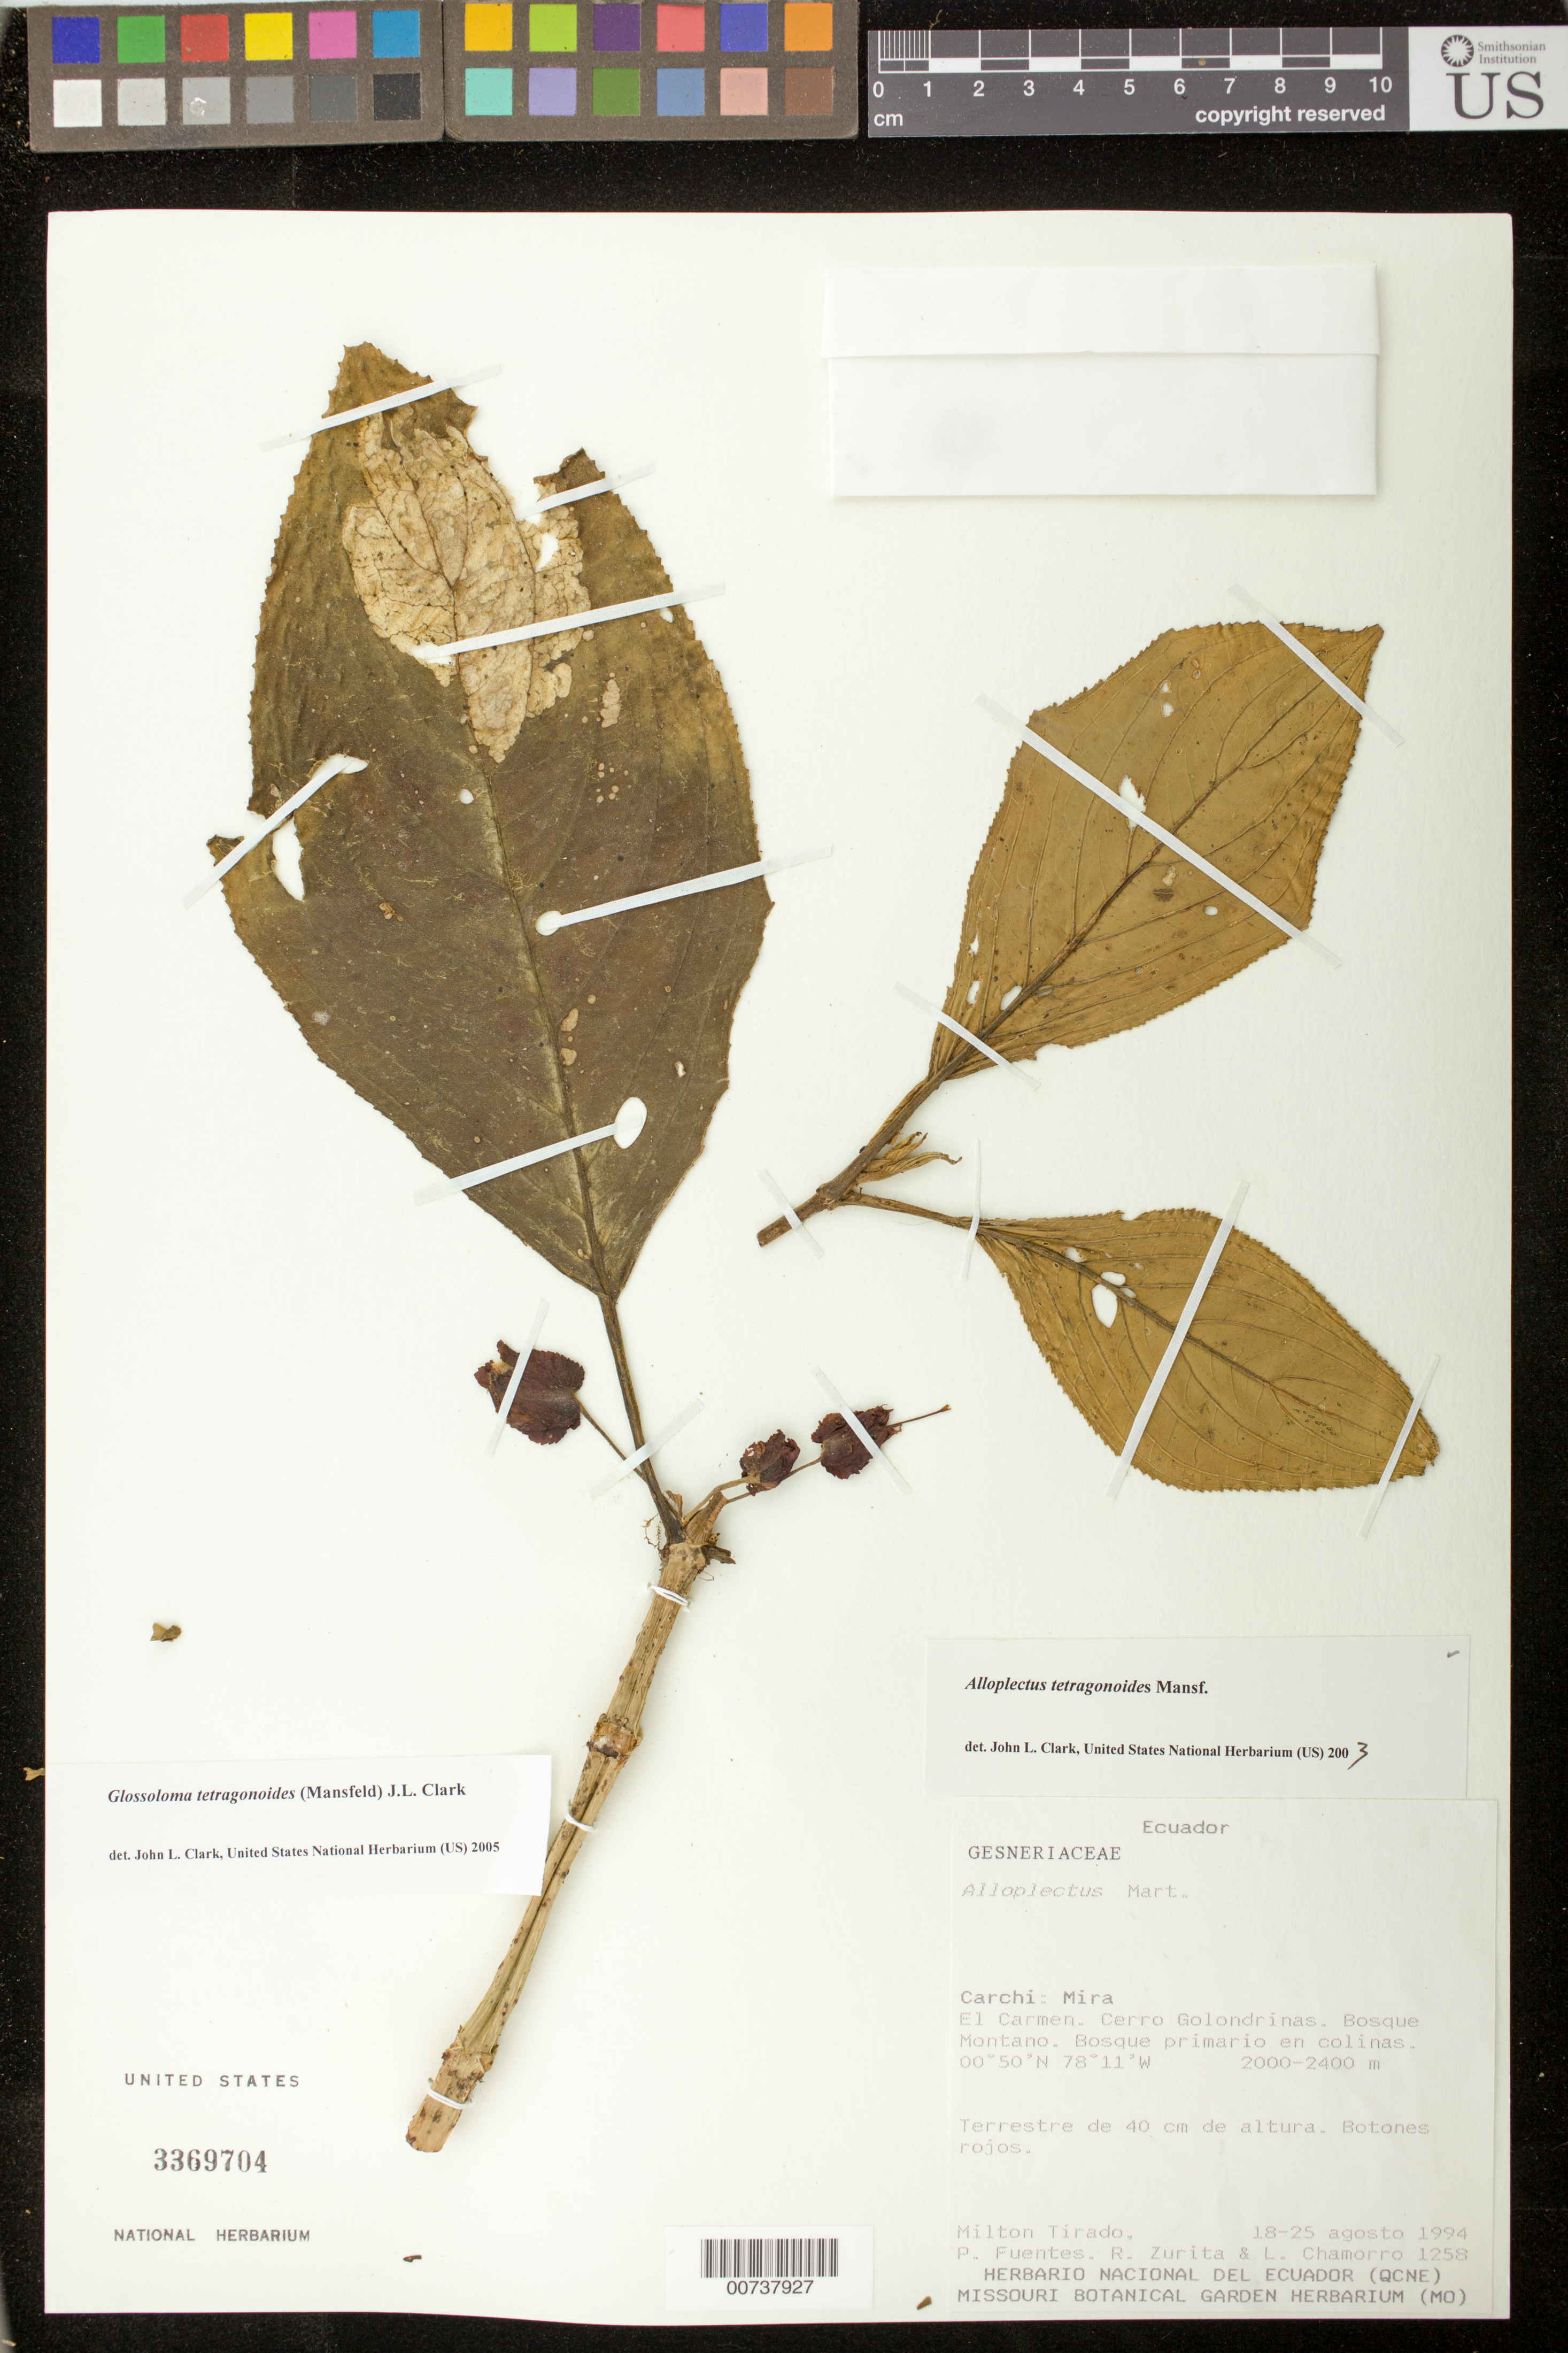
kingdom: Plantae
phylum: Tracheophyta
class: Magnoliopsida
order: Lamiales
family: Gesneriaceae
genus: Glossoloma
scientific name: Glossoloma tetragonoides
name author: (Mansf.) J.L. Clark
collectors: M. Tirado, P. Fuentes, R. Zurita & L. Chamorro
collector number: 1258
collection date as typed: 18-25 Aug 1994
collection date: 1994-08-18/1994-08-25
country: Ecuador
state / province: Carchi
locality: Cantón Mira. El Carmen. Cerro Golondrinas.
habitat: Bosque Montano. Bosque primario en colinas.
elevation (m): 2000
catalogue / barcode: US 3369704